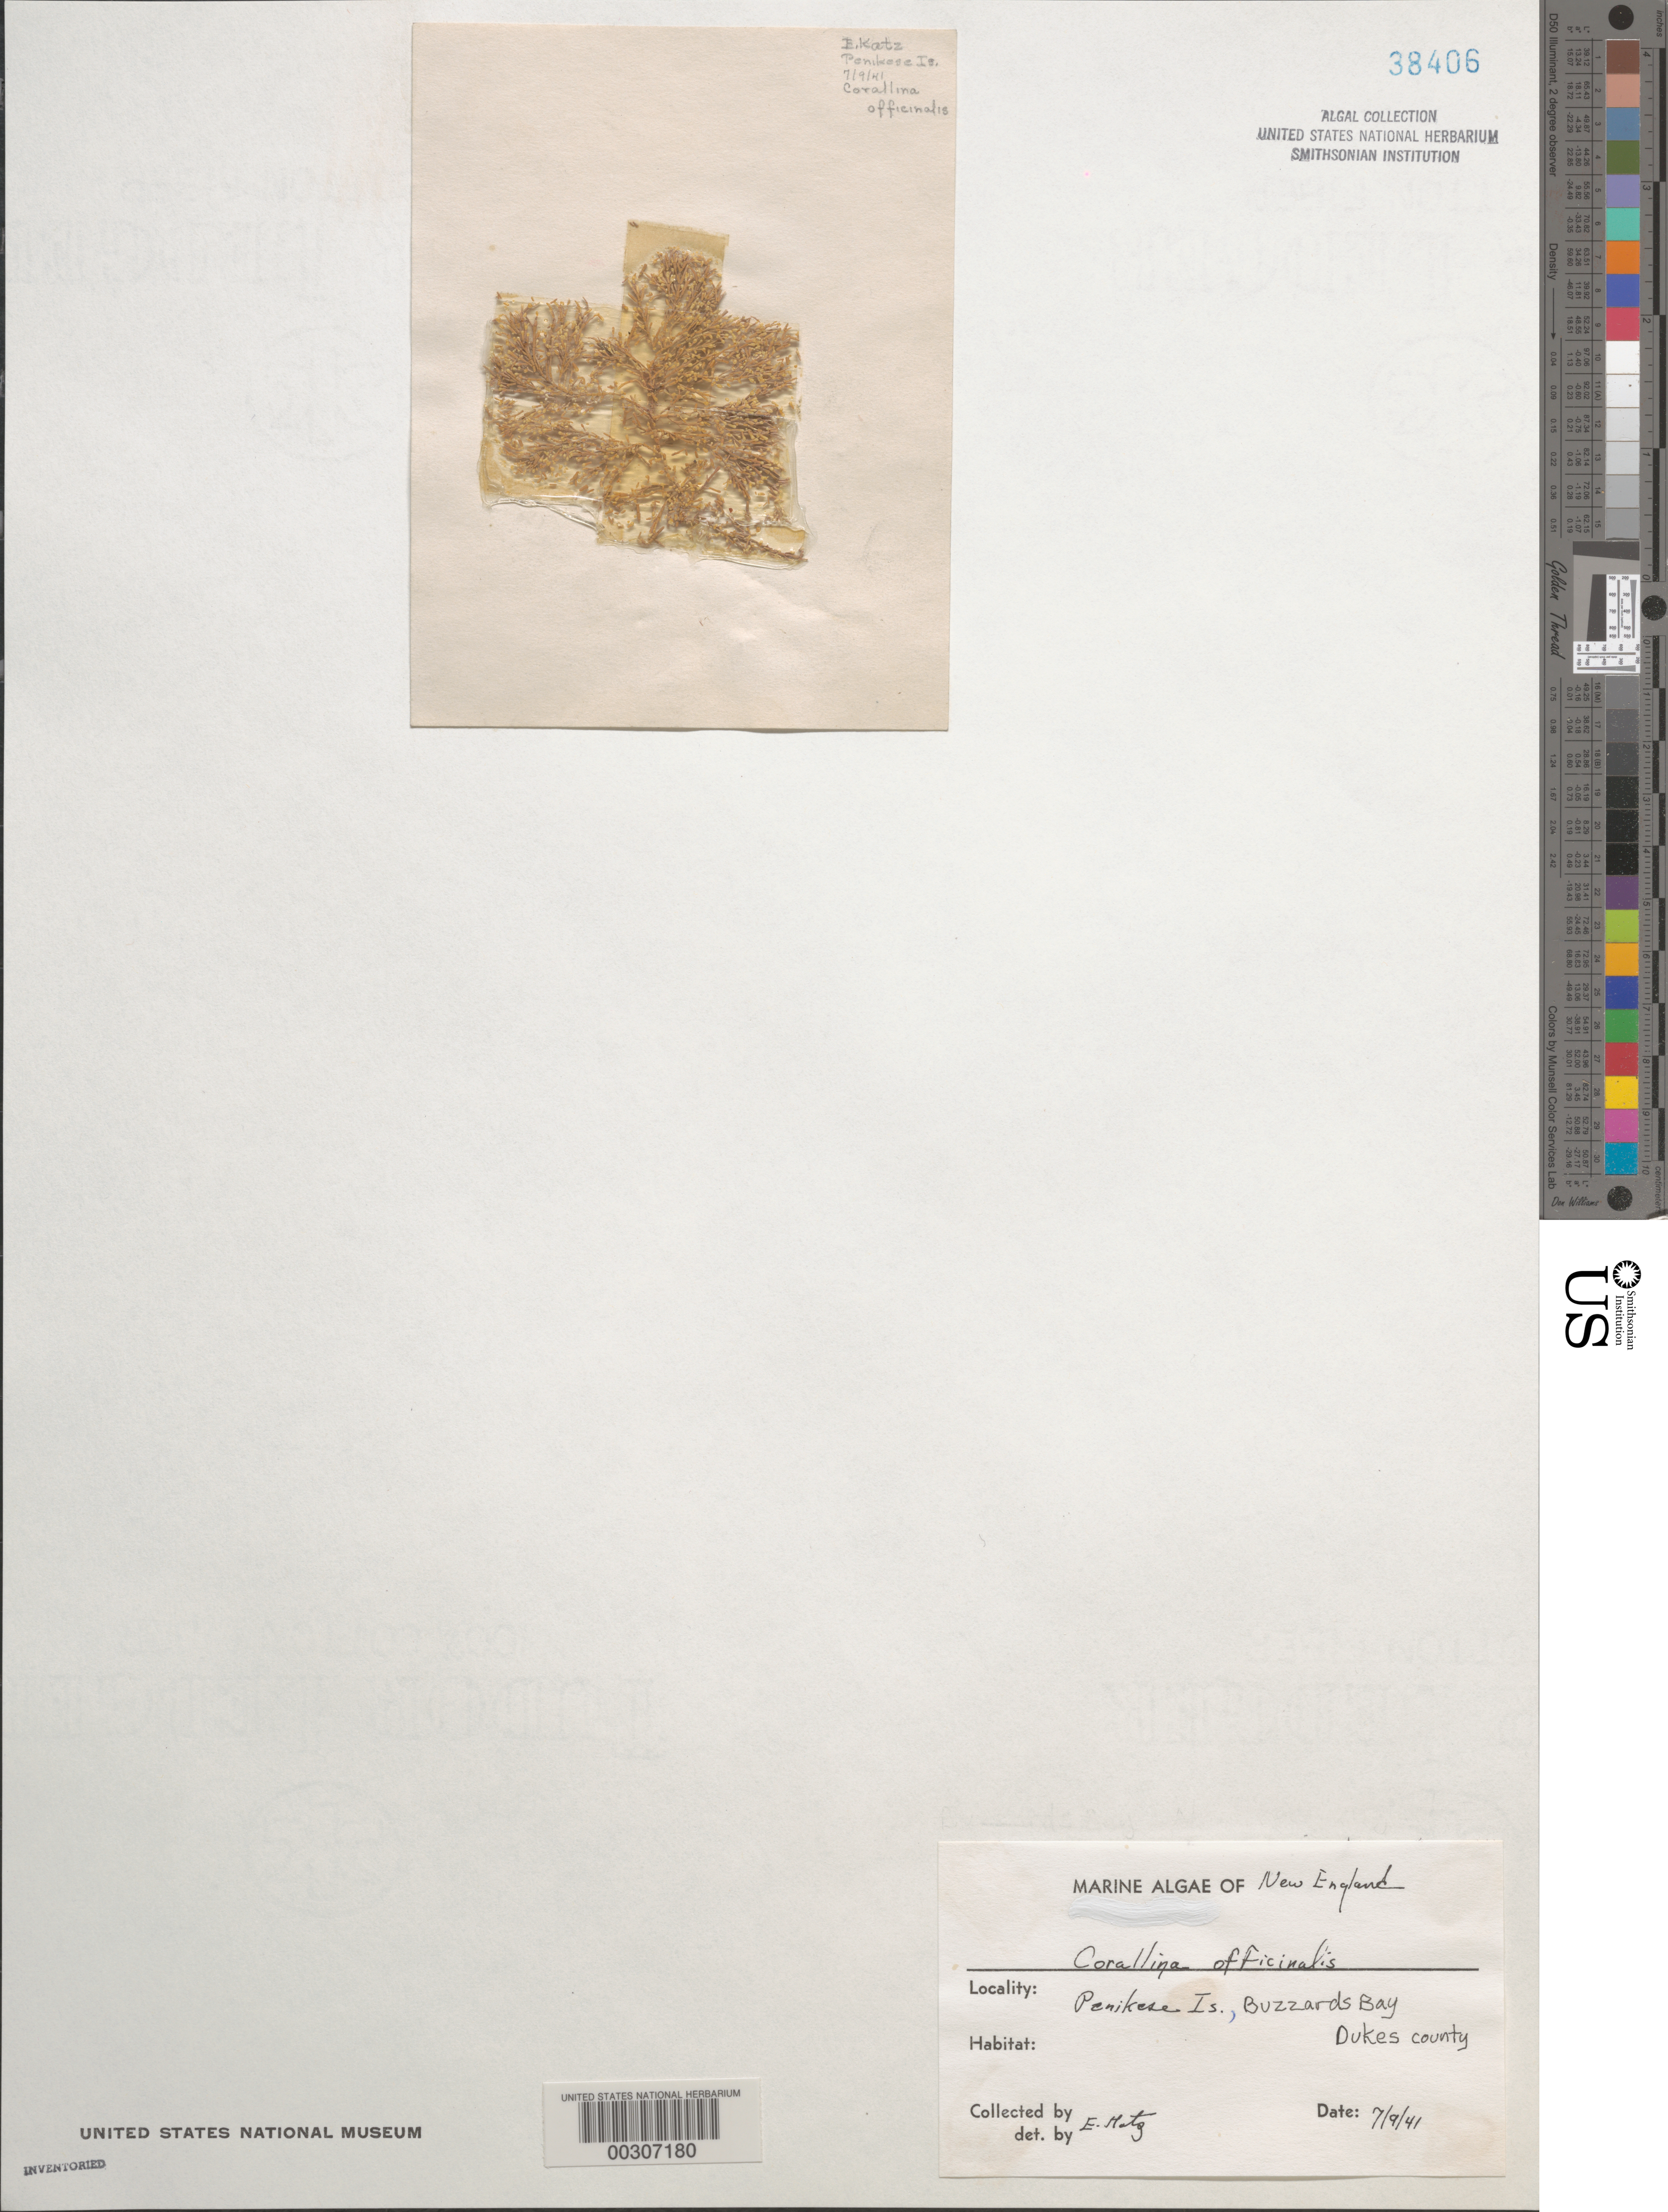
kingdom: Plantae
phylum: Rhodophyta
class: Florideophyceae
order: Corallinales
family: Corallinaceae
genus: Corallina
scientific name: Corallina officinalis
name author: L.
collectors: E. Katz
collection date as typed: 09 Jul 1941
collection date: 1941-07-09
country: United States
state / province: Massachusetts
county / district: Dukes County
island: Penikese Island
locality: Buzzards Bay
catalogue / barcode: US 38406